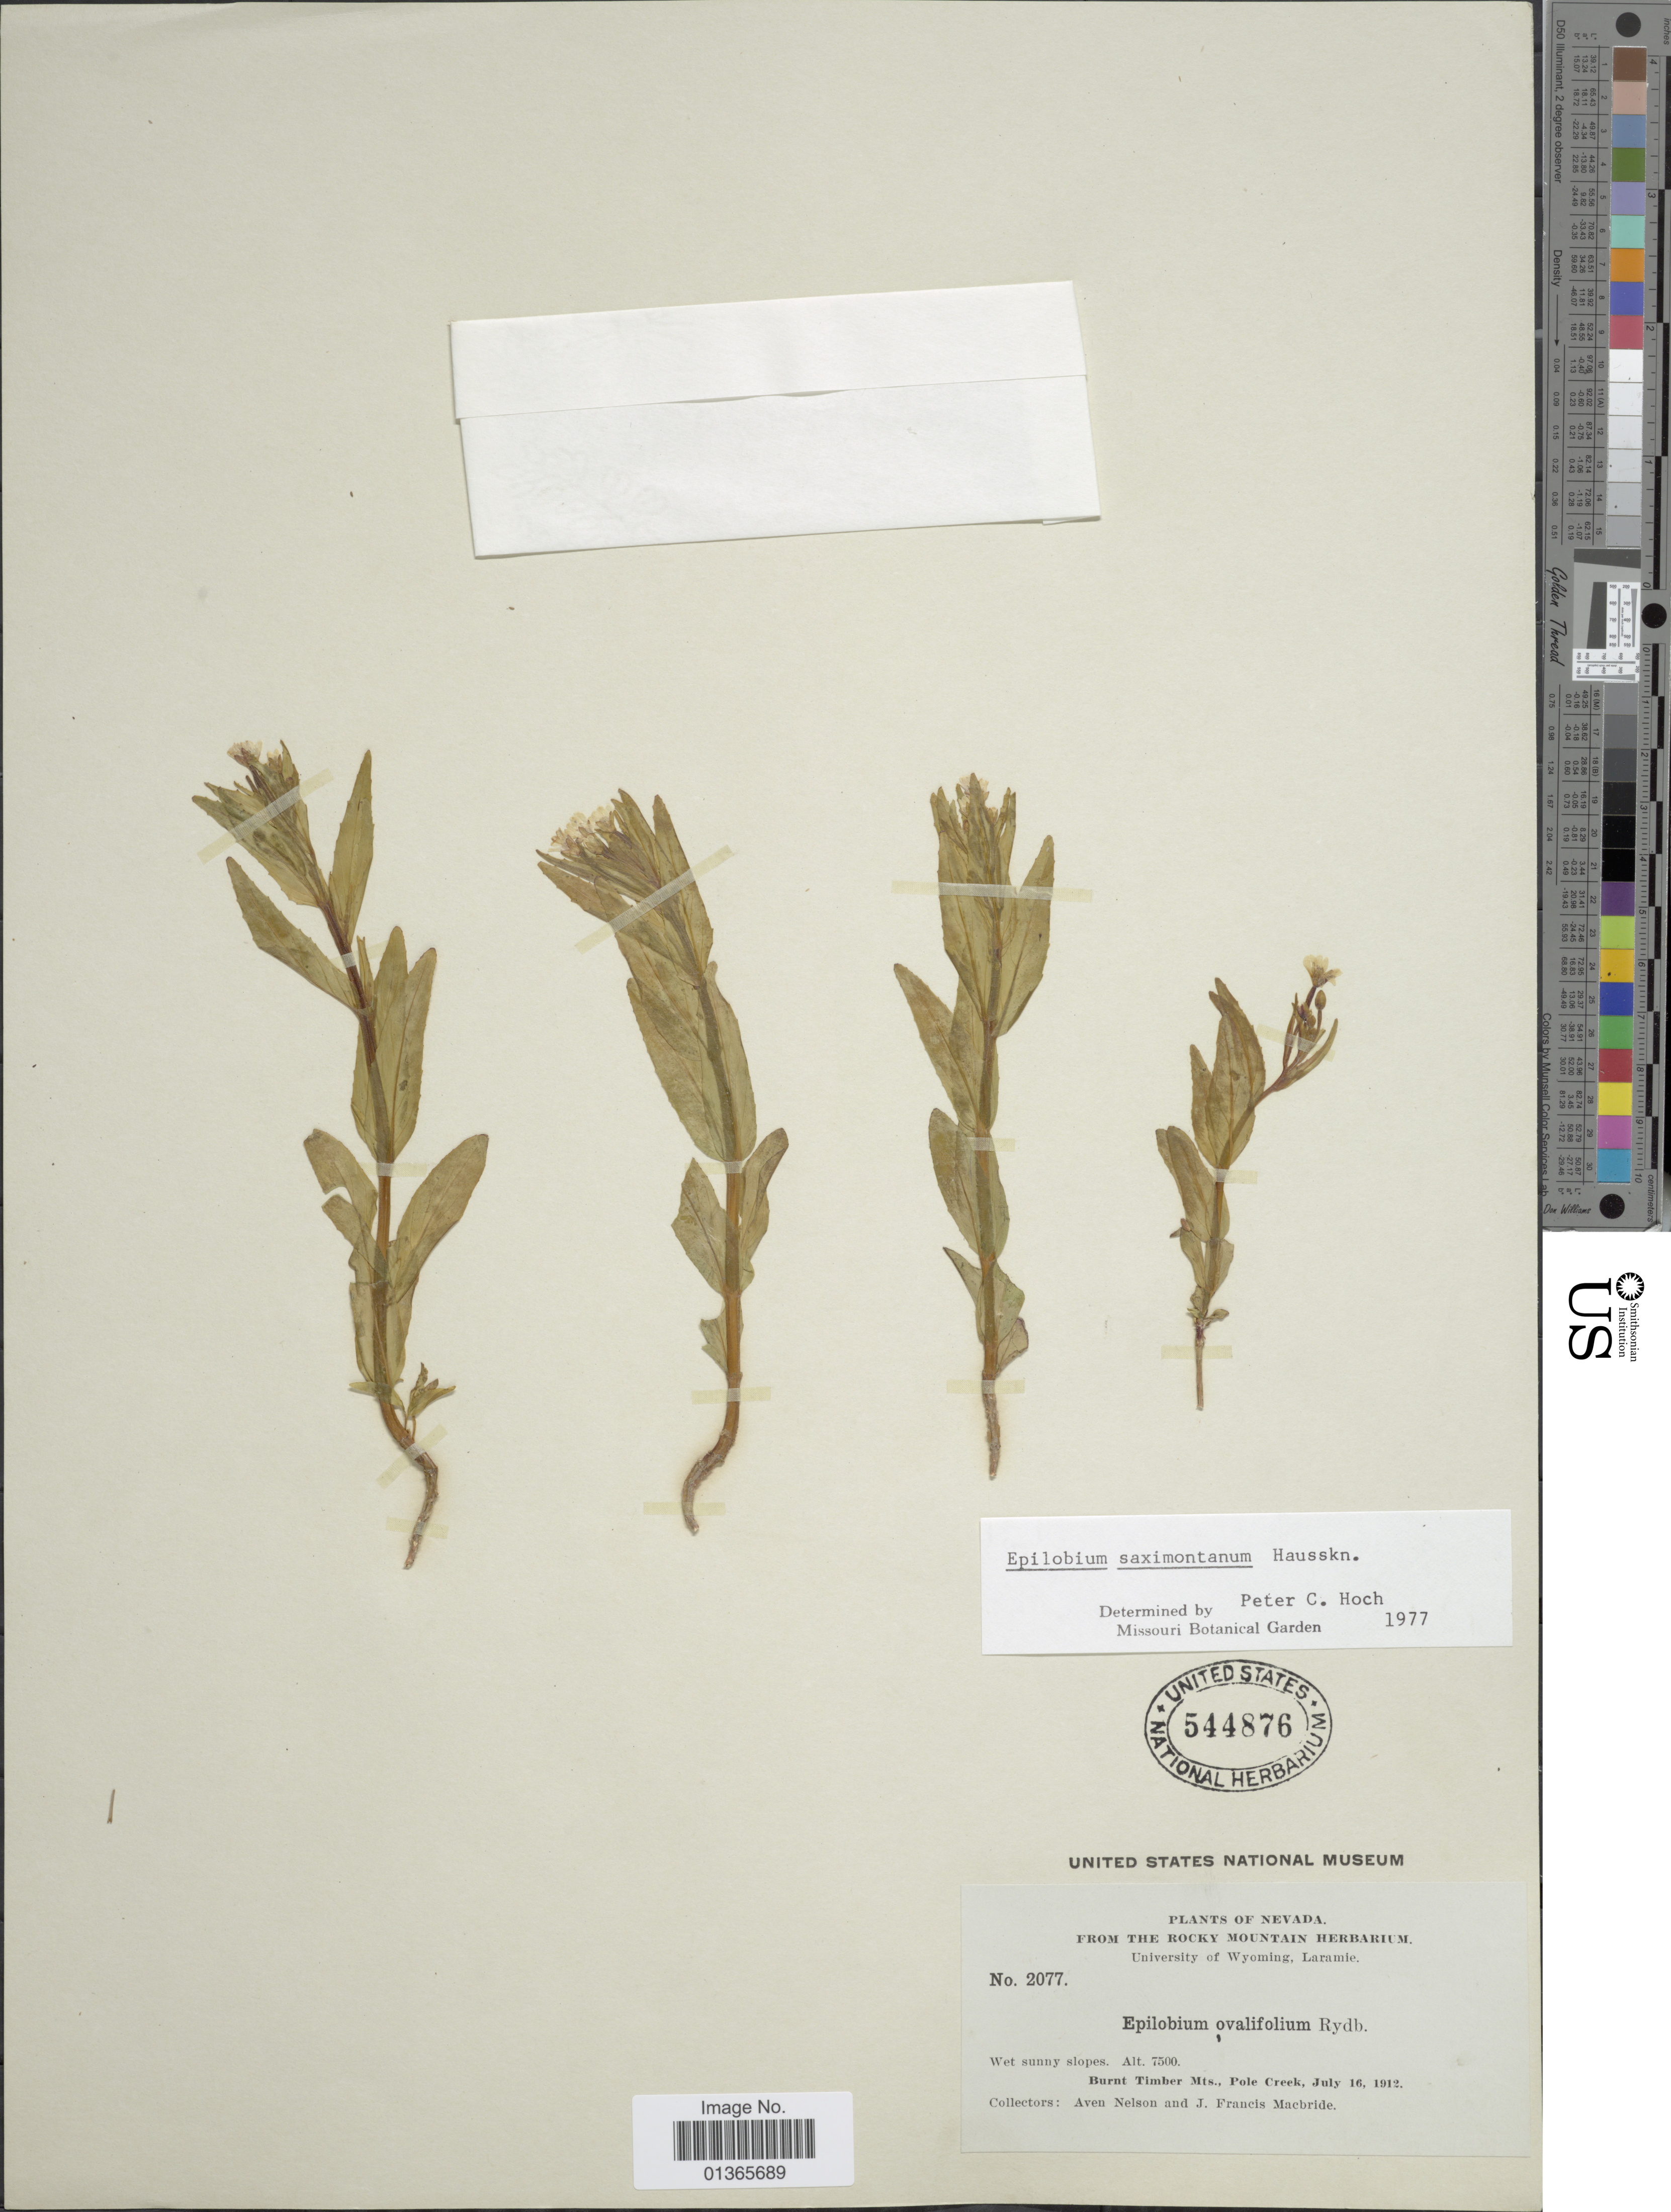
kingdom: Plantae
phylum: Tracheophyta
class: Magnoliopsida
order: Myrtales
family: Onagraceae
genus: Epilobium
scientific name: Epilobium saximontanum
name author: Hausskn.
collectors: A. Nelson & J. F. Macbride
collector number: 2077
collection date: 1912-07-16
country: United States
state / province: Nevada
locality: Burnt Timber Mts., Pole Creek.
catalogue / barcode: US 544876